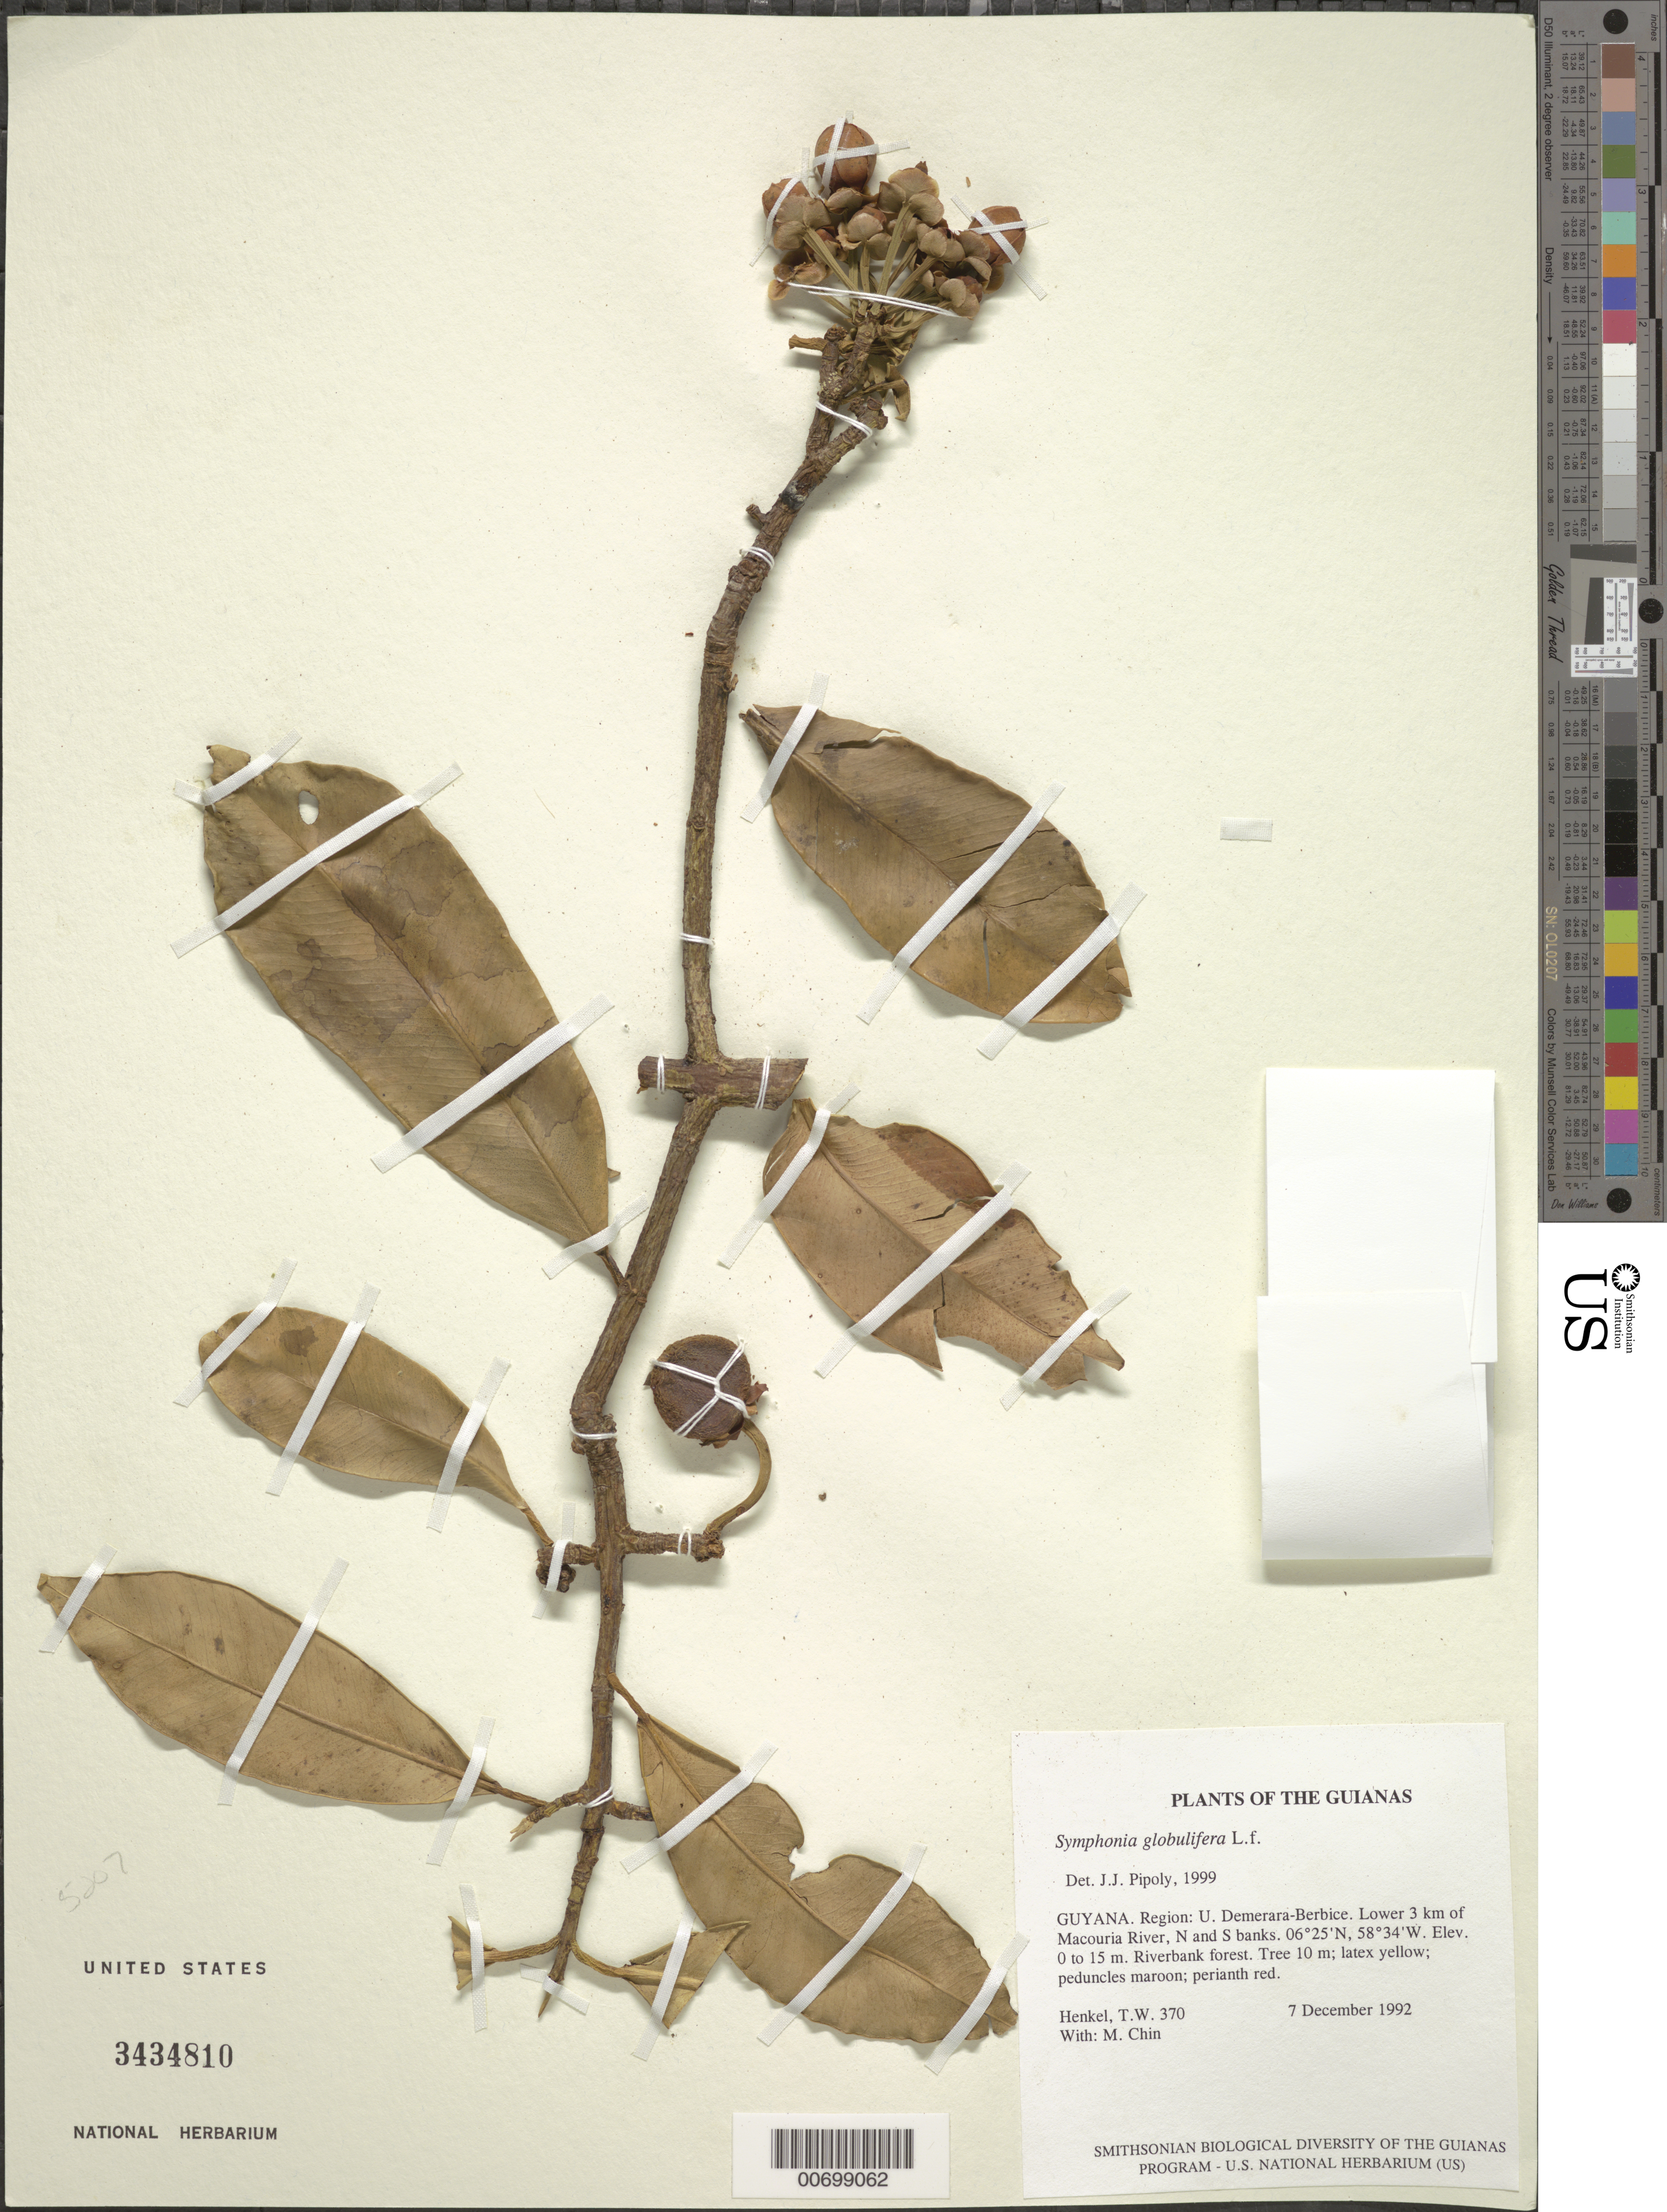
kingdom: Plantae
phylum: Tracheophyta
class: Magnoliopsida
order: Malpighiales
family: Clusiaceae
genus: Symphonia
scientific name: Symphonia globulifera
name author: L. f.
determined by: Pipoly, J. J., III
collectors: T. Henkel & M. Chin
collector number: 370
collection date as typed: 7 December 1992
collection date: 1992-12-07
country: Guyana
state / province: U. Demerara-Berbice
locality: Lower 3 km of Macouria River, N and S banks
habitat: Riverbank forest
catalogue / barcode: US 3434810